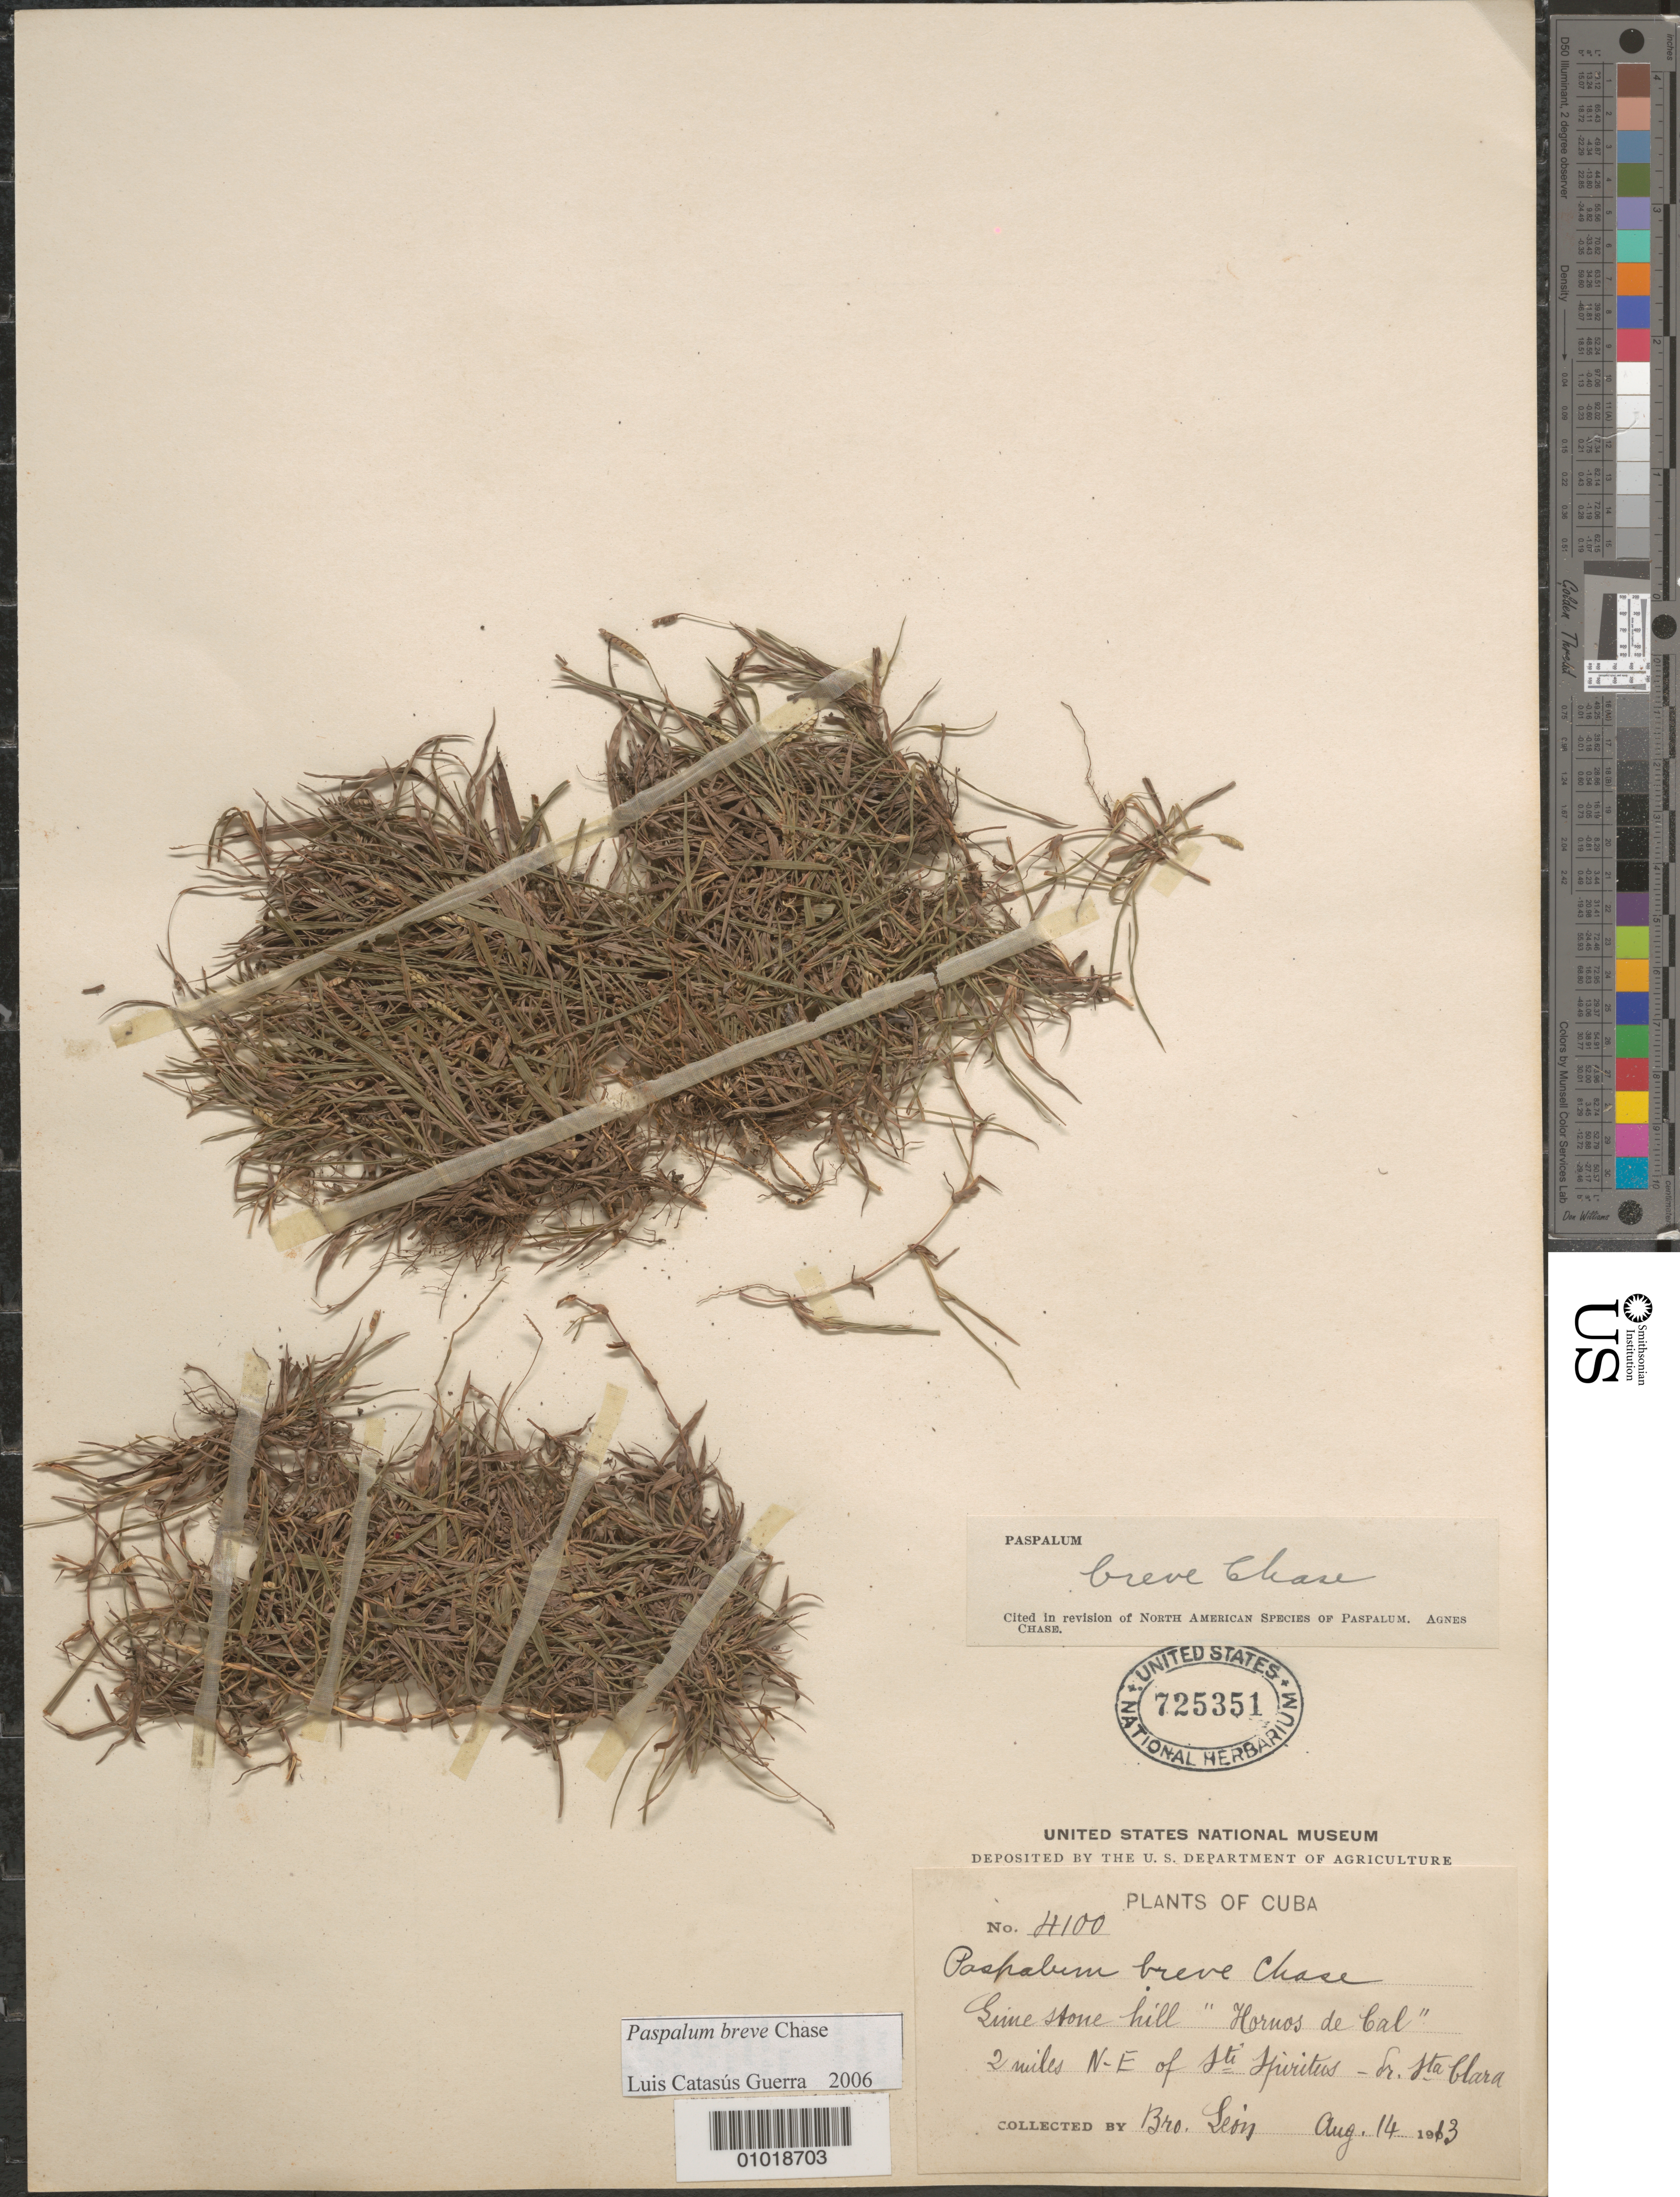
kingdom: Plantae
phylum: Tracheophyta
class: Liliopsida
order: Poales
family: Poaceae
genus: Paspalum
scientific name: Paspalum breve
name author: Chase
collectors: Bro. León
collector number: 4100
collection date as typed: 14 Aug 1913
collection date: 1913-08-14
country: Cuba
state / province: Villa Clara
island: Cuba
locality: Limestone hill "Hornos de Cal" 2 m NE of Sti Spiritus prov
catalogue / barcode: US 725351